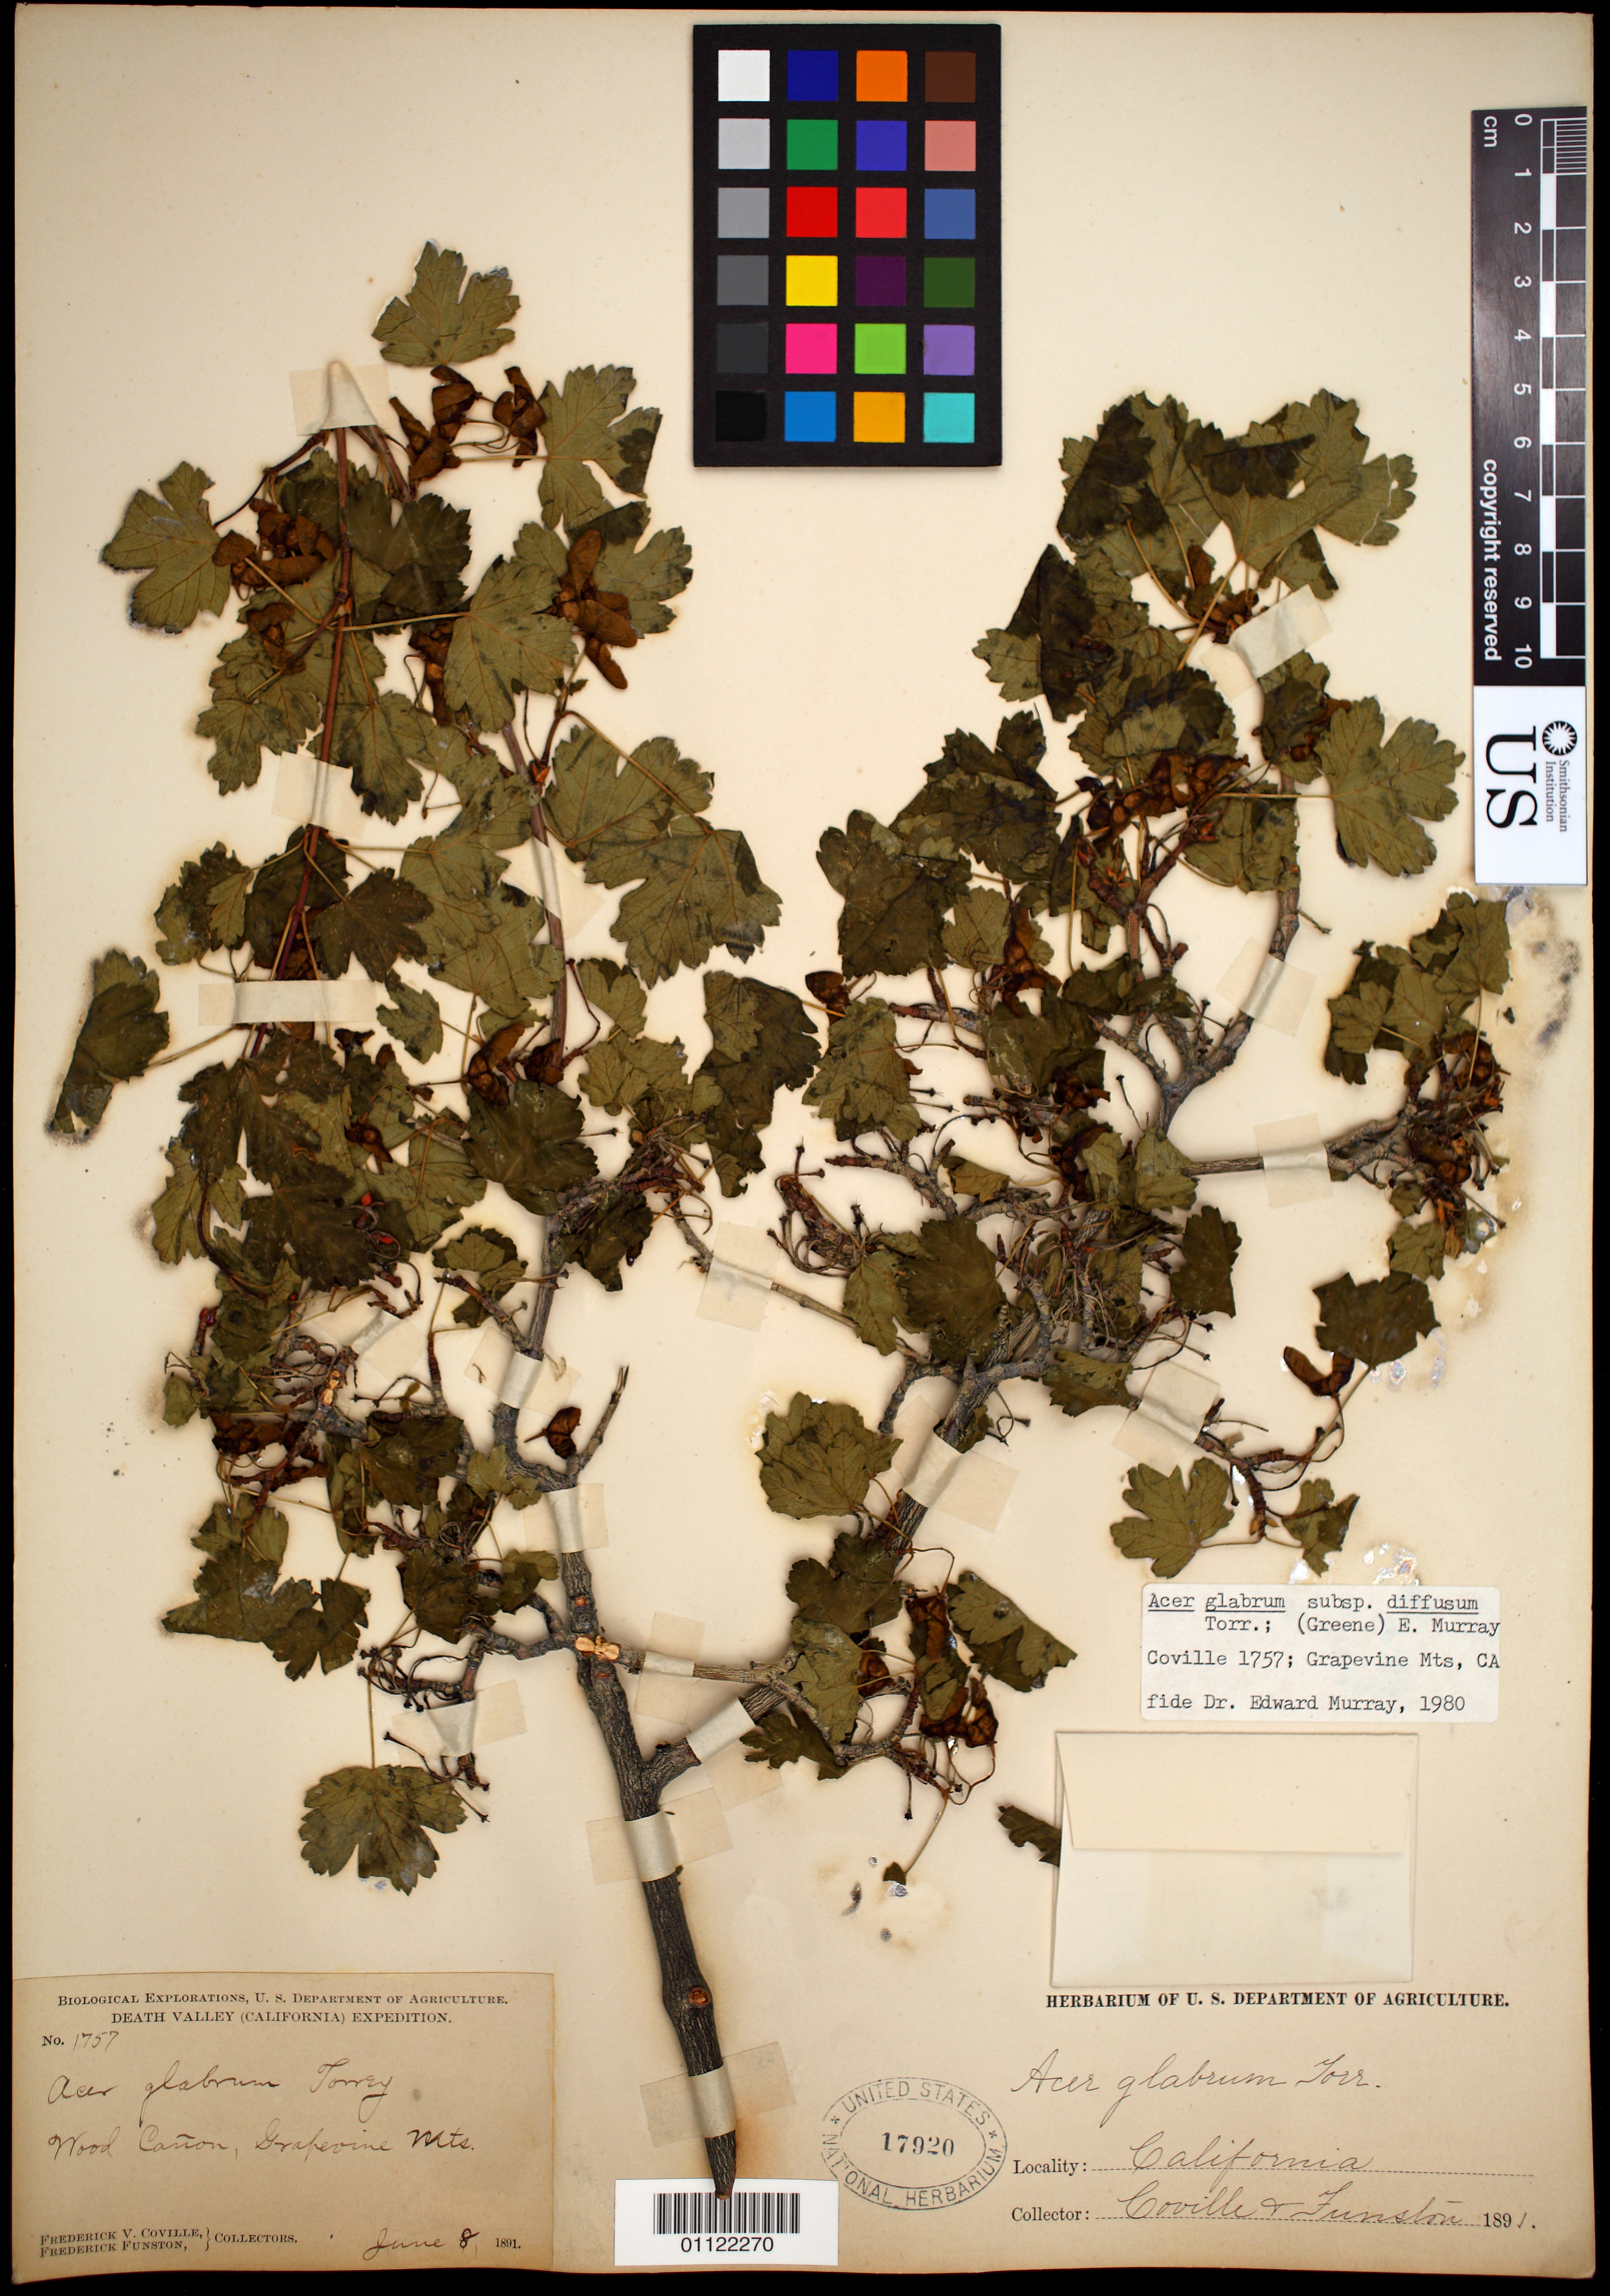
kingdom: Plantae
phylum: Tracheophyta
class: Magnoliopsida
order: Sapindales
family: Sapindaceae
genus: Acer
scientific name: Acer glabrum subsp. diffusum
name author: (Greene) A.E. Murray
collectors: F. V. Coville & F. Funston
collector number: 1757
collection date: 1891-06-08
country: United States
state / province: California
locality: Wood Canyon, Grapevine Mts.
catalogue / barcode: US 17920